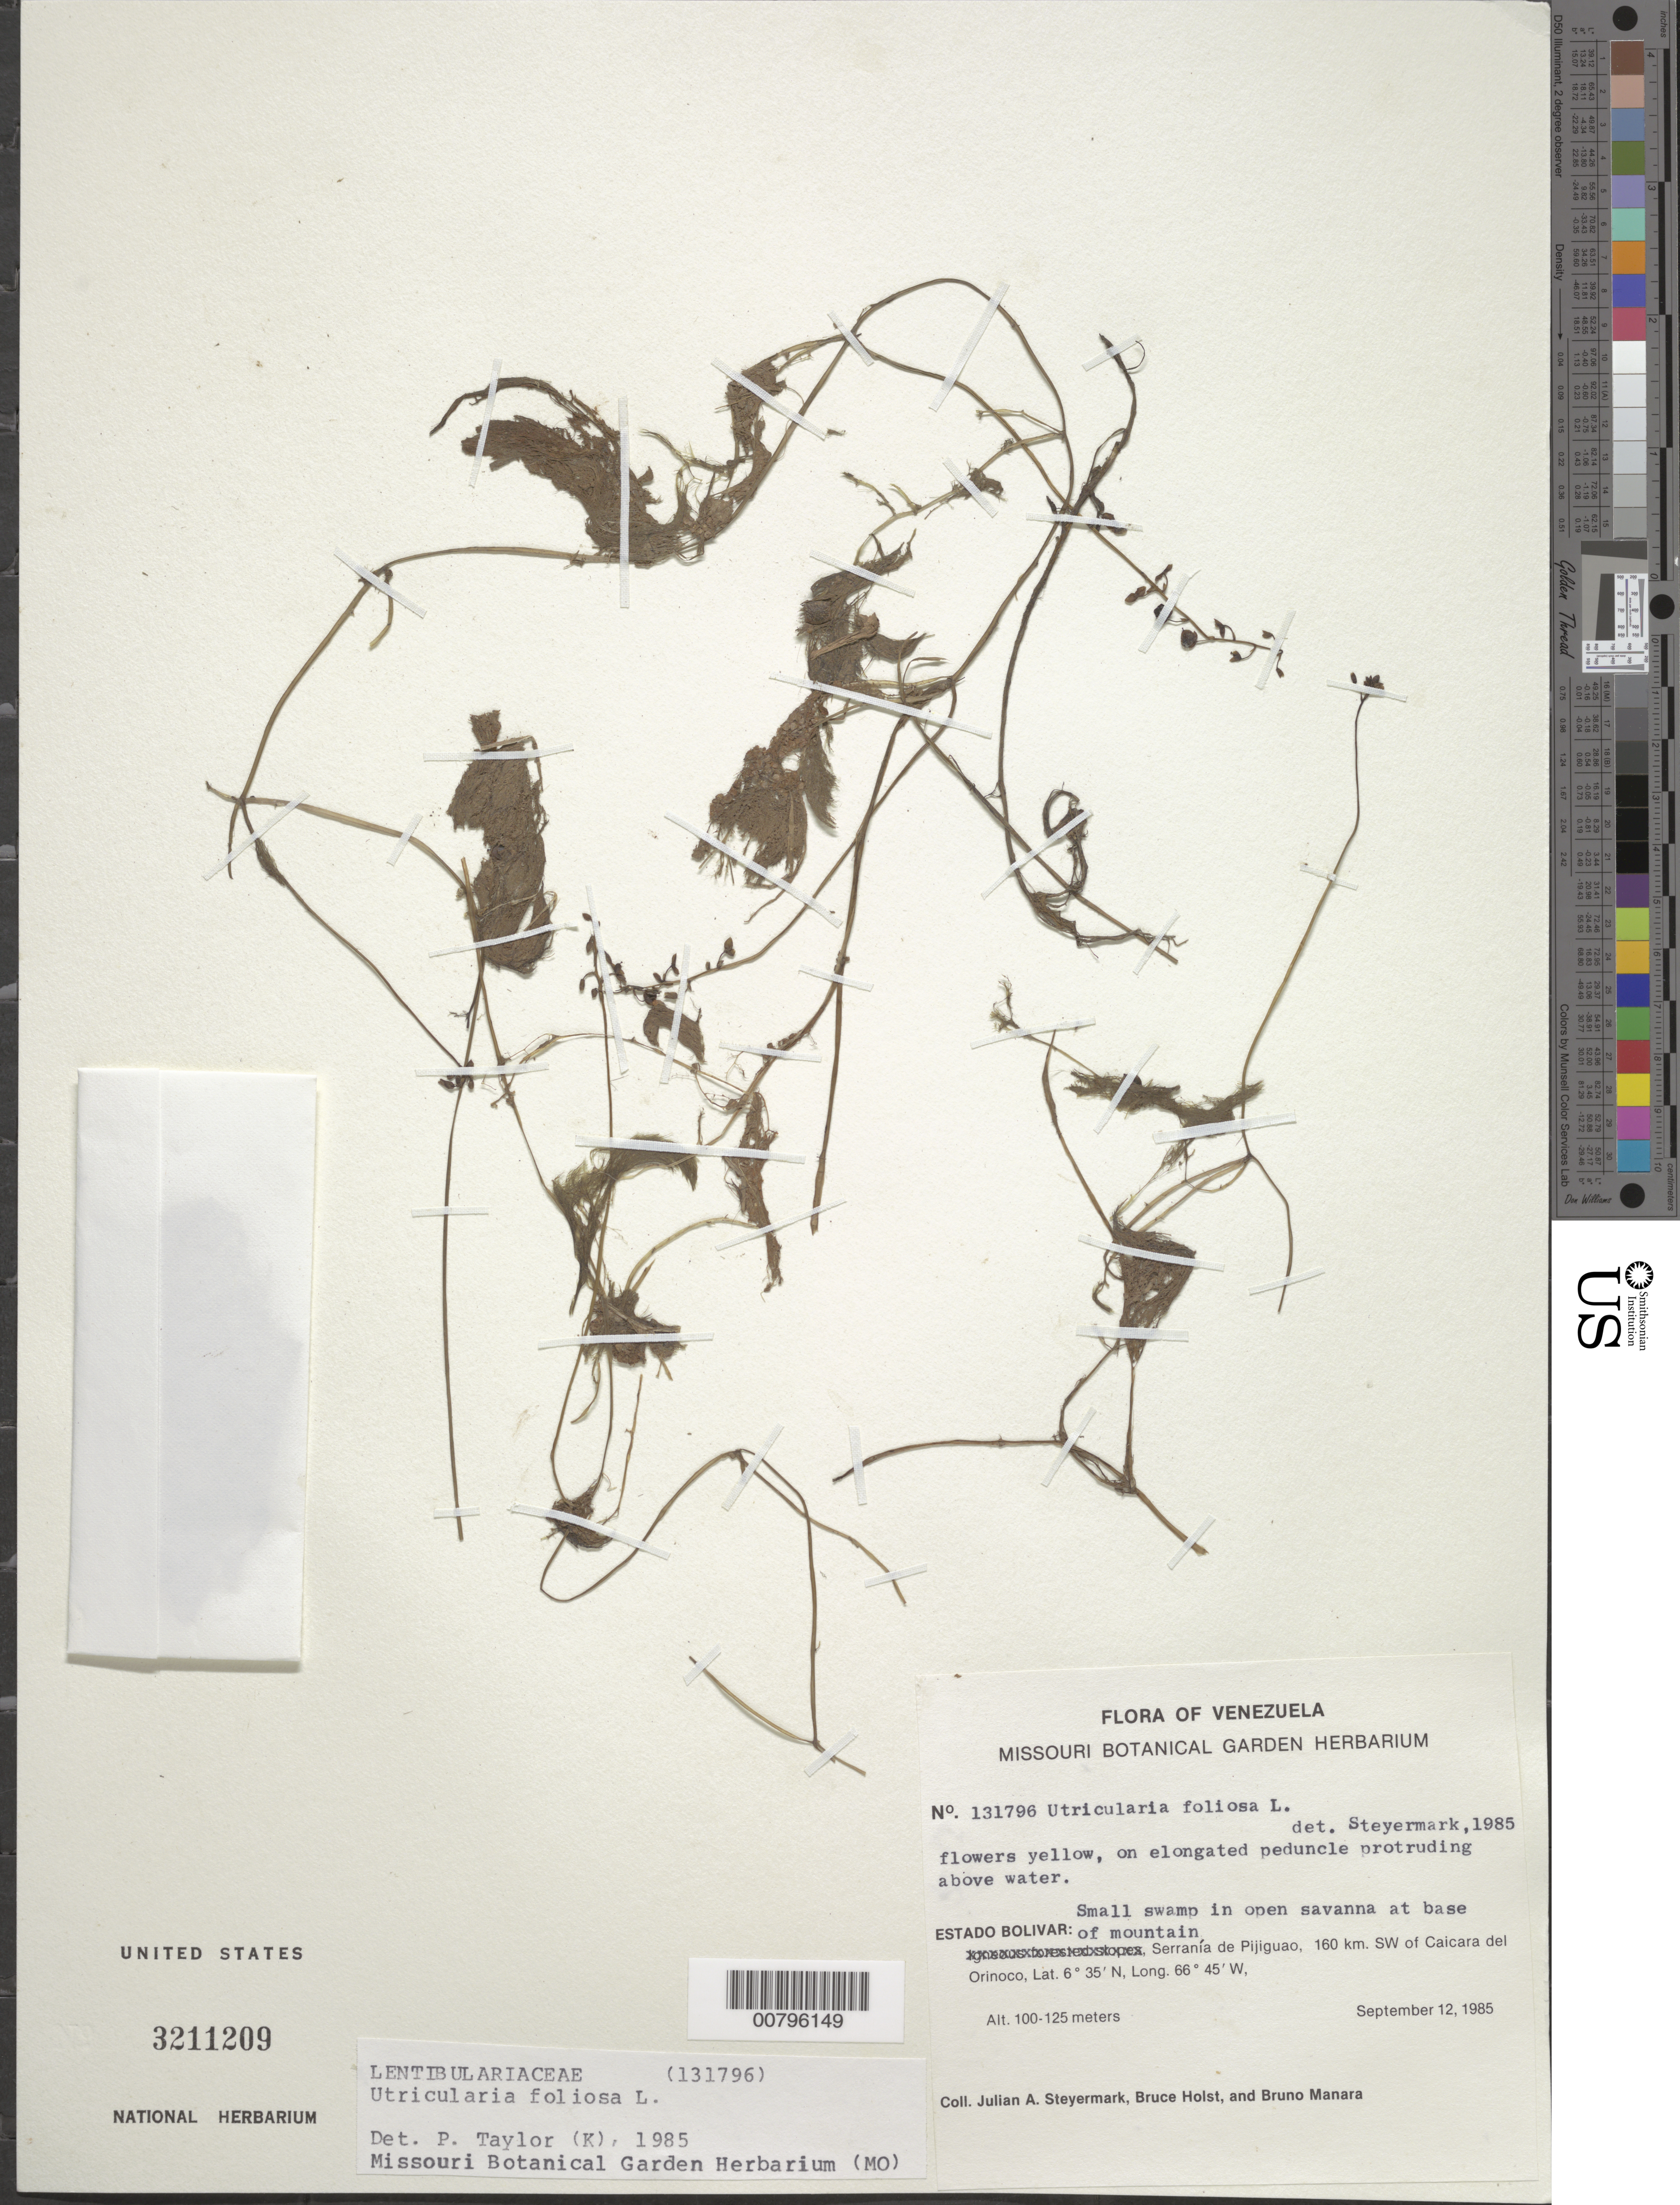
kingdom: Plantae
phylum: Tracheophyta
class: Magnoliopsida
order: Lamiales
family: Lentibulariaceae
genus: Utricularia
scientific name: Utricularia foliosa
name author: L.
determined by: Taylor, P.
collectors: J. Steyermark, B. Holst & B. Manara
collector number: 131796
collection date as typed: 12-Sep-85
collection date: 1985-09-12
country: Venezuela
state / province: Bolívar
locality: Serrania de Pijiguao, 160 km SW of Caicara del Orinoco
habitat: Small swamp in open savanna at base of mountain.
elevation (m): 100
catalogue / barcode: US 3211209